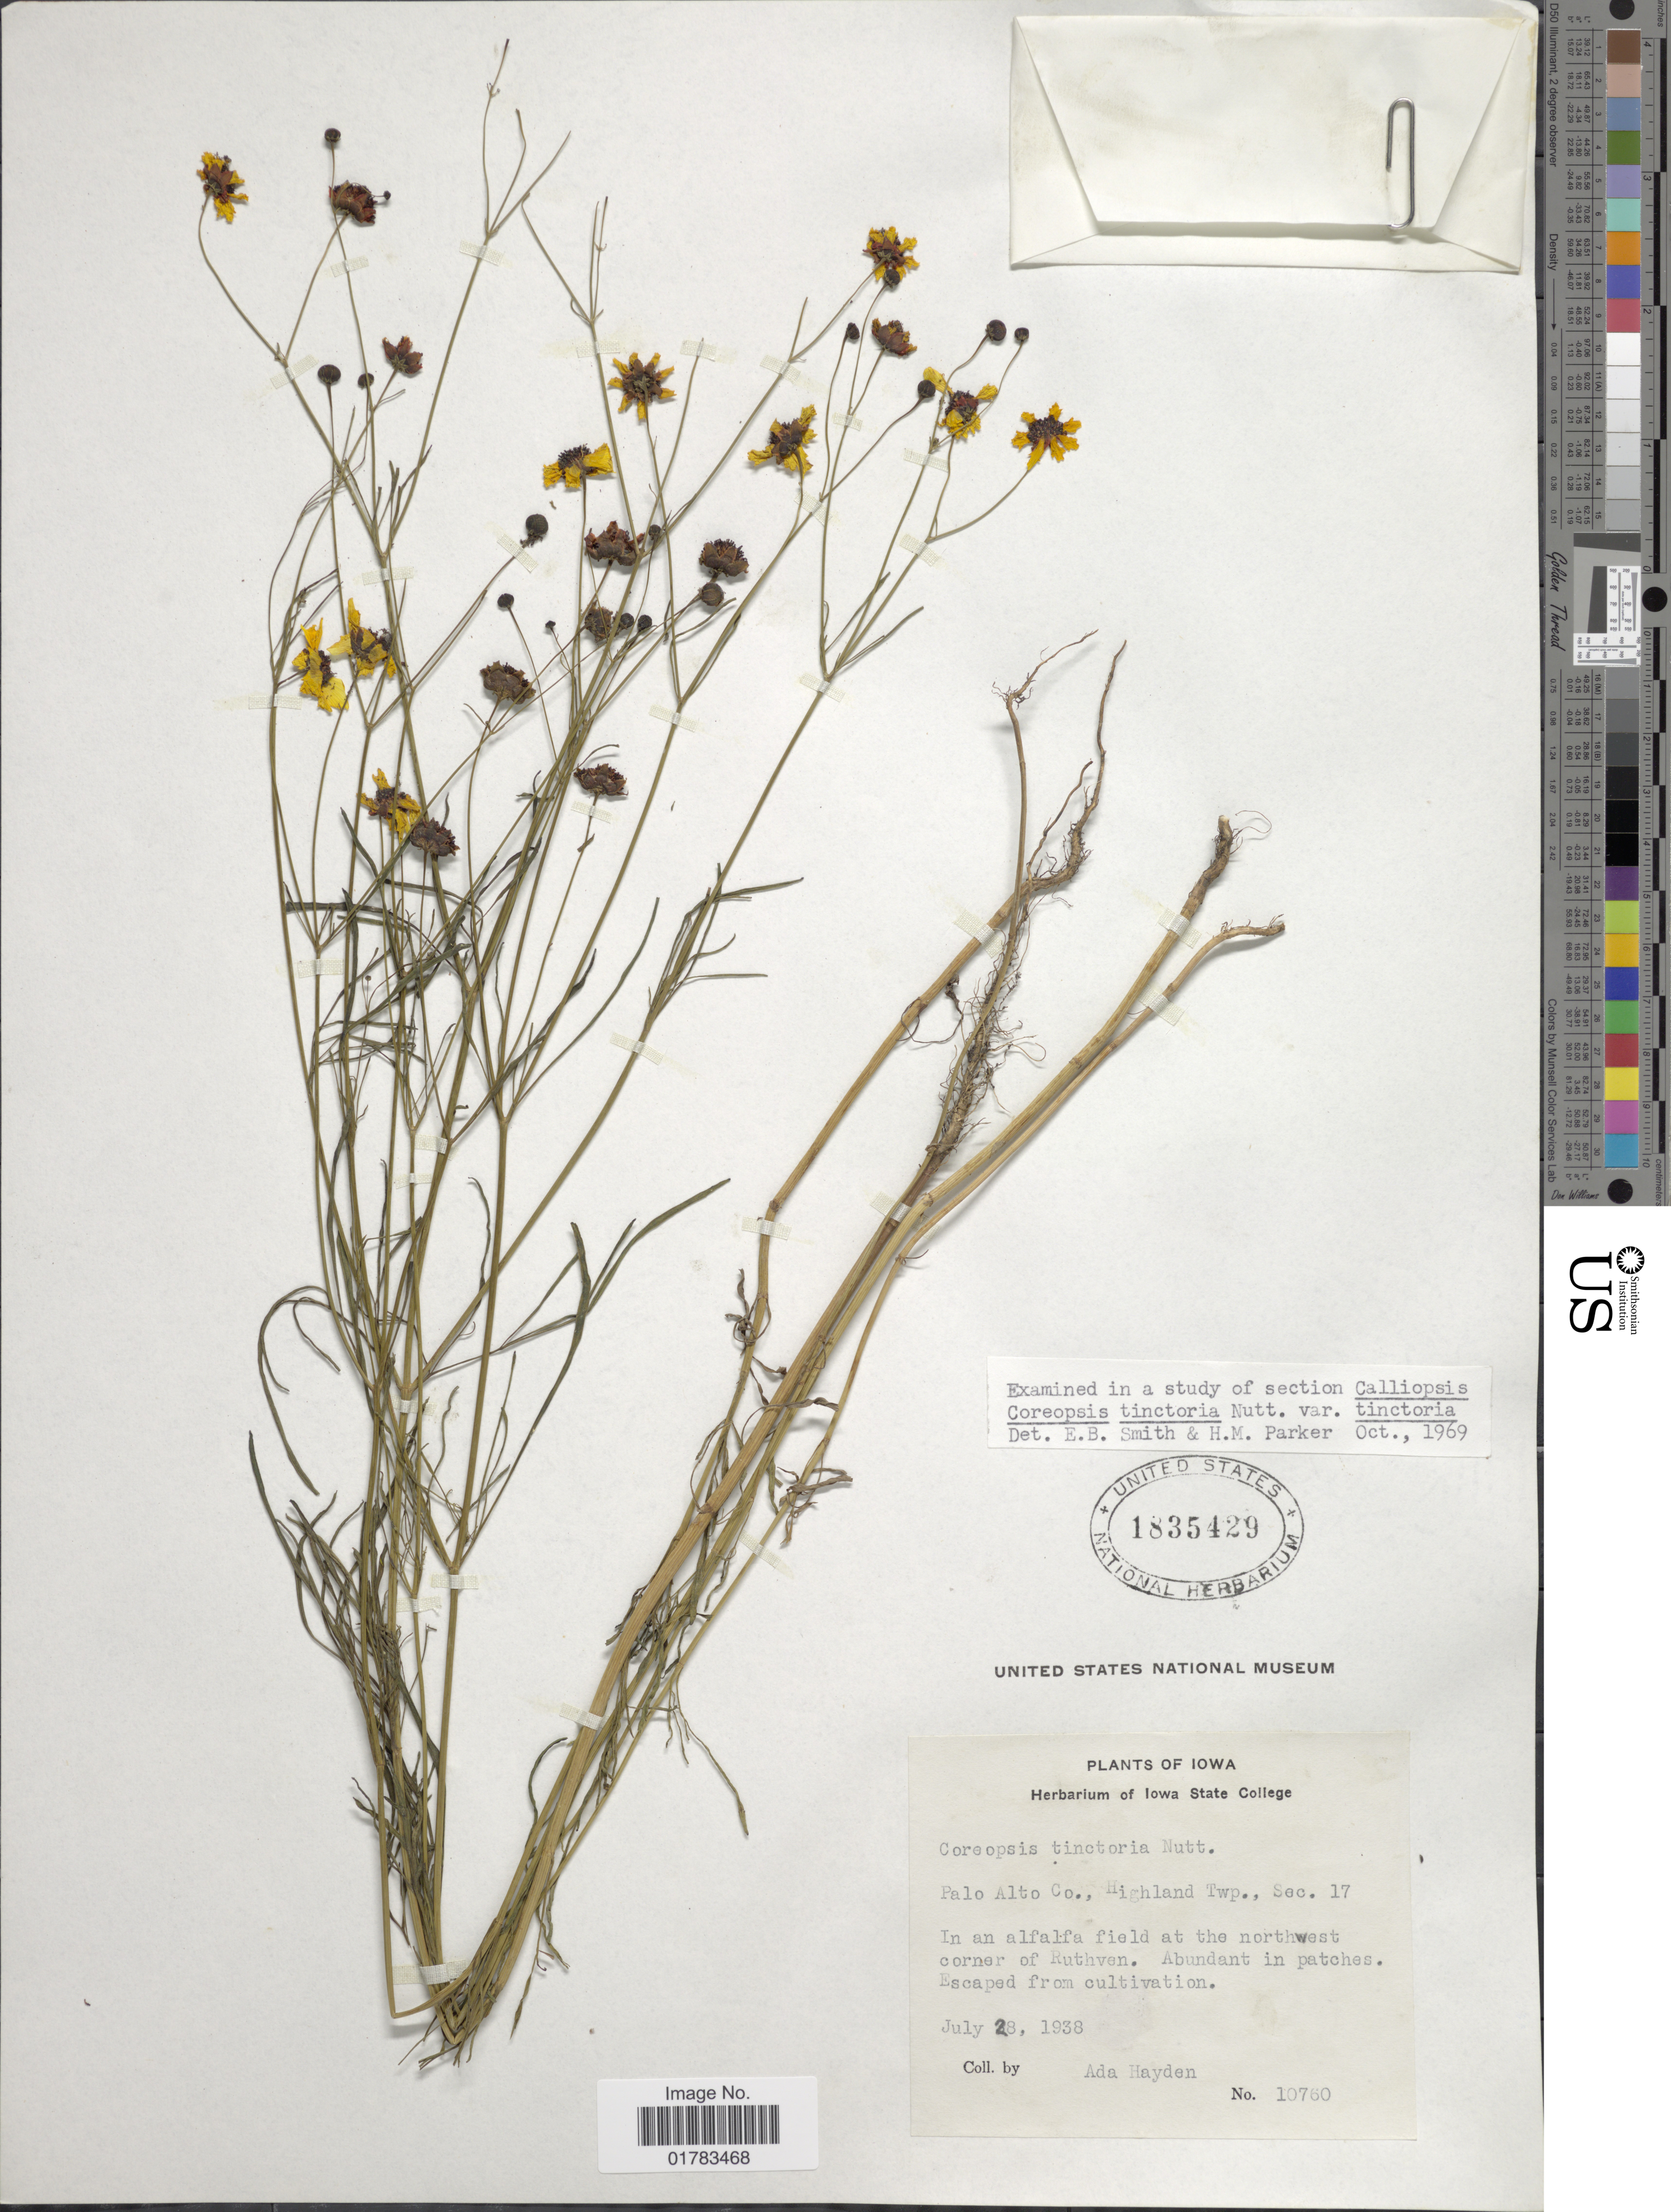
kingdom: Plantae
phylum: Tracheophyta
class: Magnoliopsida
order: Asterales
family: Asteraceae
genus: Coreopsis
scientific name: Coreopsis tinctoria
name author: Nutt.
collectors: Ada Hayden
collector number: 10760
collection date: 1938-07-28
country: United States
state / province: Iowa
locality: Palo Alto Co., Highland Twp. Sec. 17, In an alfalfa field at the northwest corner of Ruthven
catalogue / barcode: US 1835429